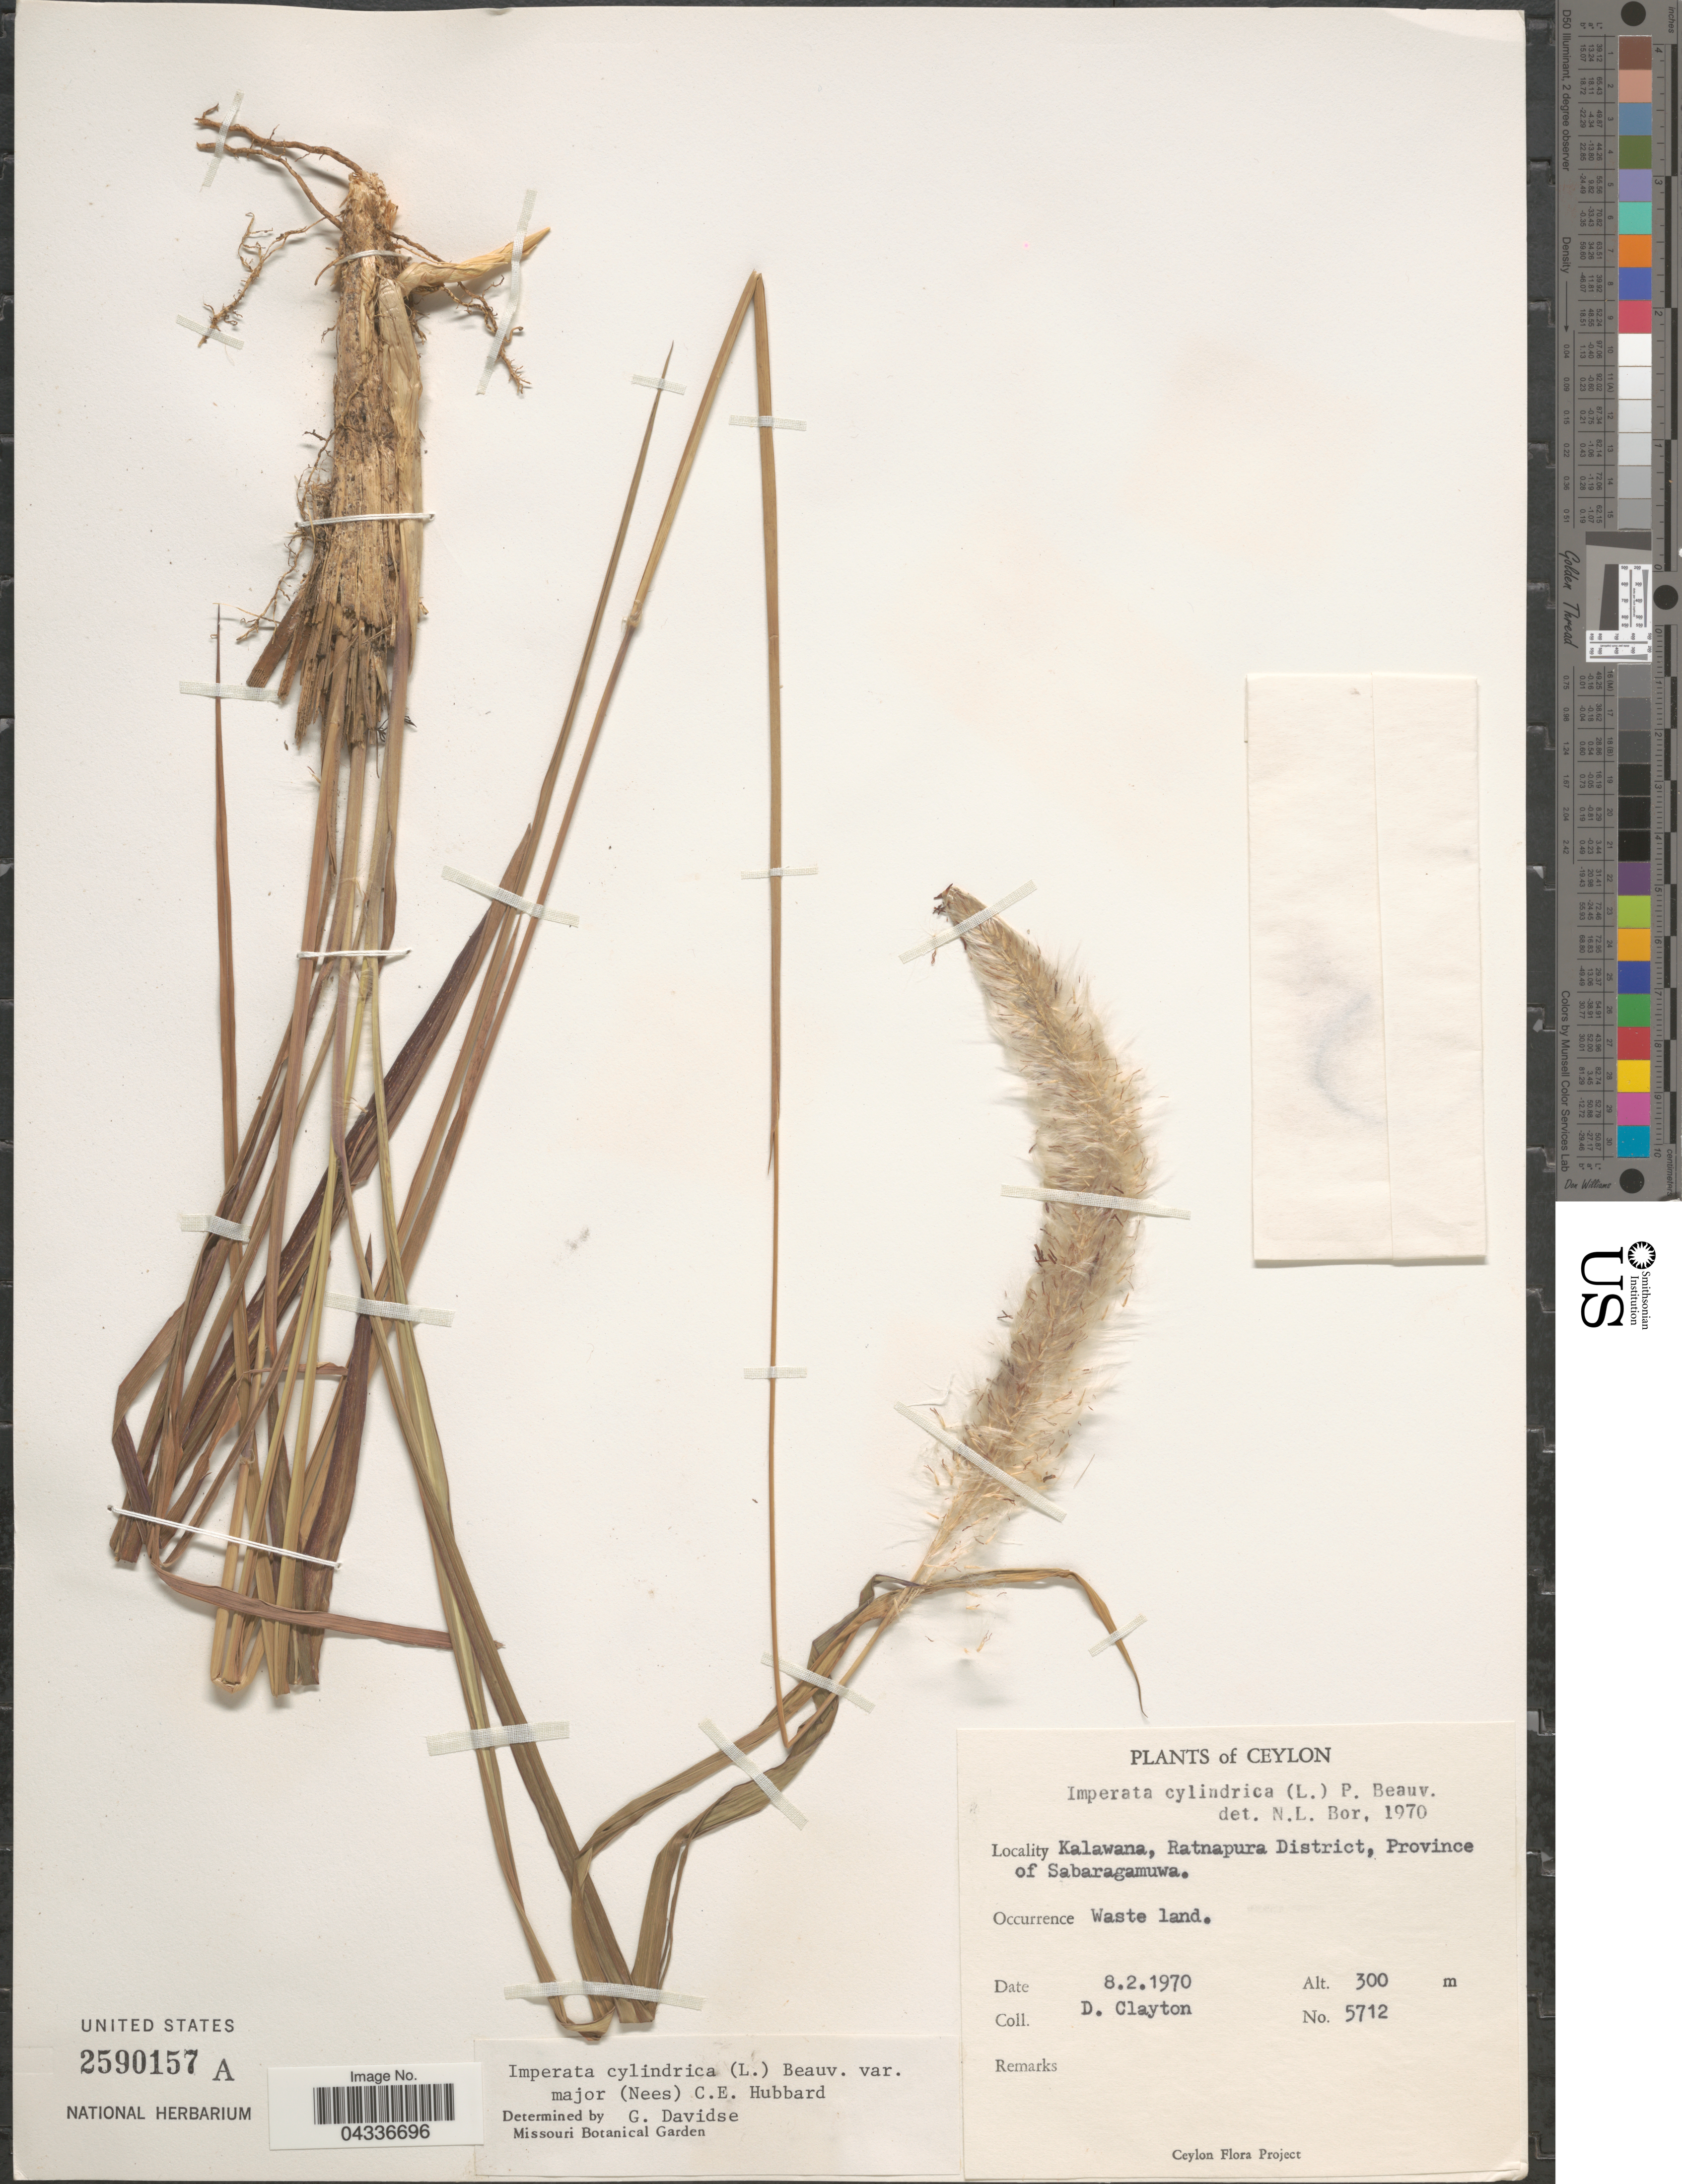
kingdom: Plantae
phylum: Tracheophyta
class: Liliopsida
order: Poales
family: Poaceae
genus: Imperata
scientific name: Imperata cylindrica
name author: (L.) P. Beauv.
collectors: D. Clayton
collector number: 5712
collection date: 1970-02-08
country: Sri Lanka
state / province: Sabaragamuwa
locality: Ceylon. Kalawana, Ratnapura District.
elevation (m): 300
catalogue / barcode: US 2590157A